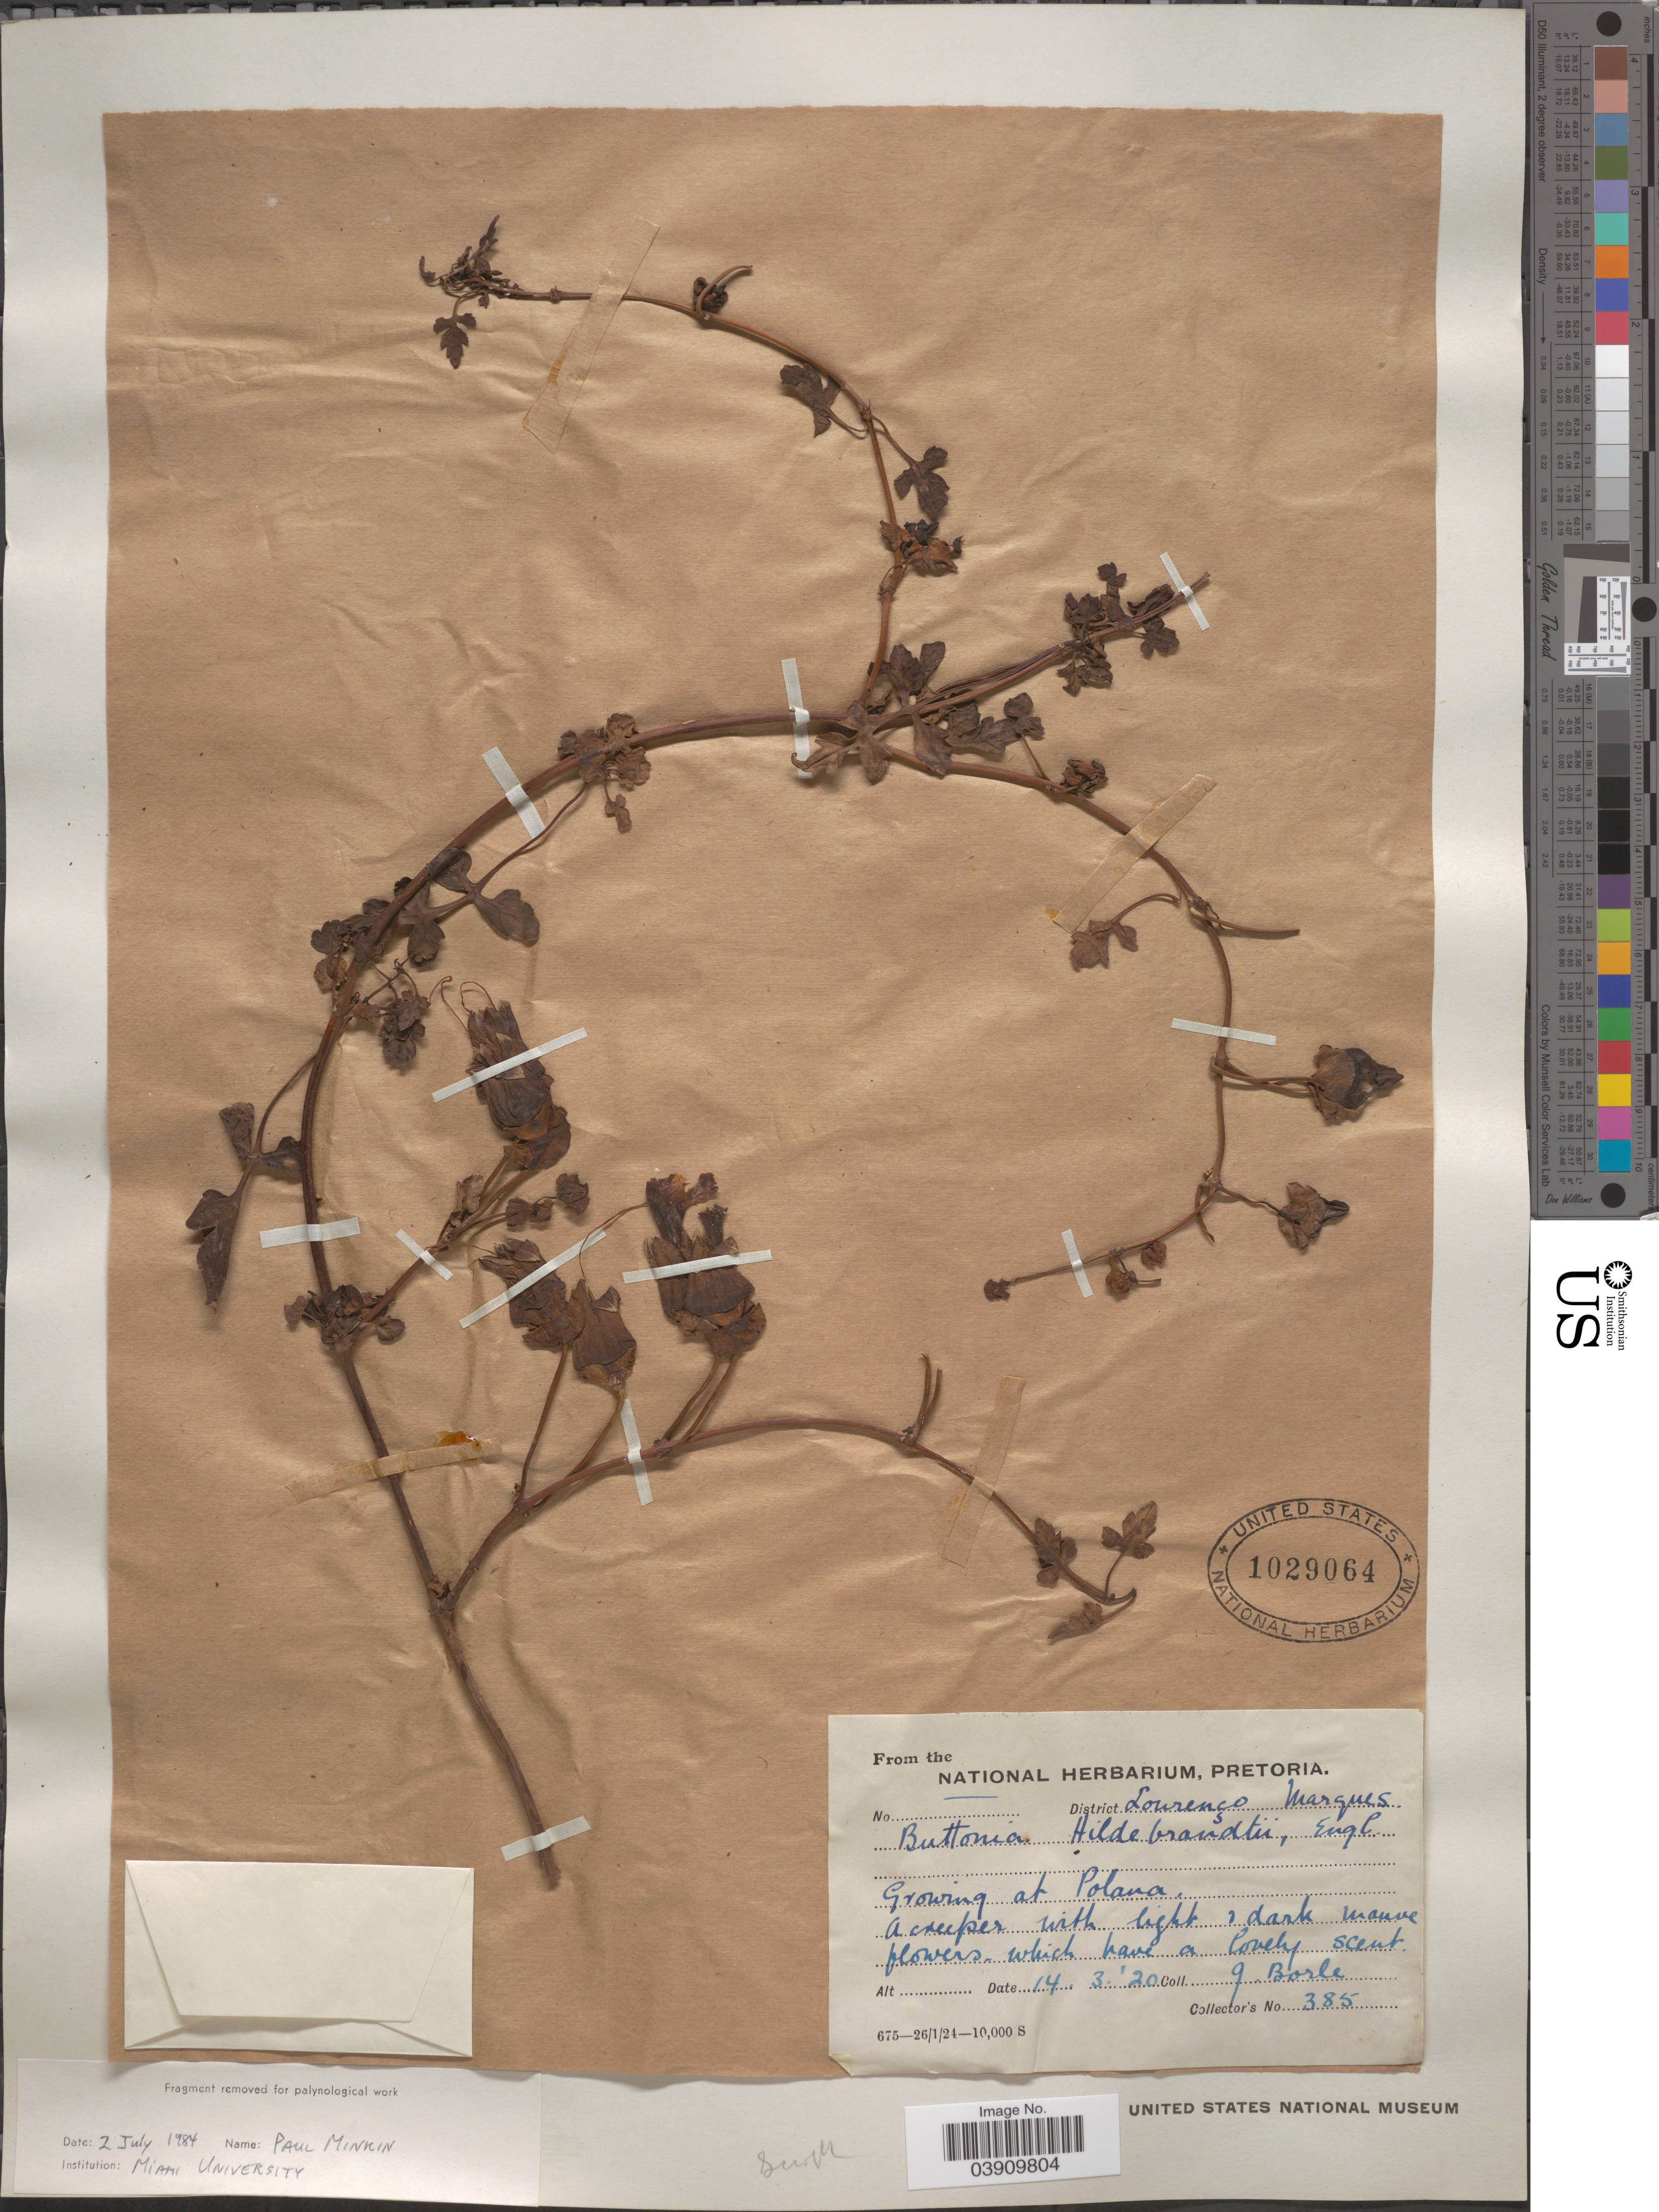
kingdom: Plantae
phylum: Tracheophyta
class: Magnoliopsida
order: Lamiales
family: Orobanchaceae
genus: Buttonia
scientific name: Buttonia hildebrandtii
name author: Engl.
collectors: G. Borle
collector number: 385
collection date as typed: Transcribed d/m/y: 14/3/20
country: Mozambique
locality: District Lourenço Marques.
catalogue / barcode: US 1029064